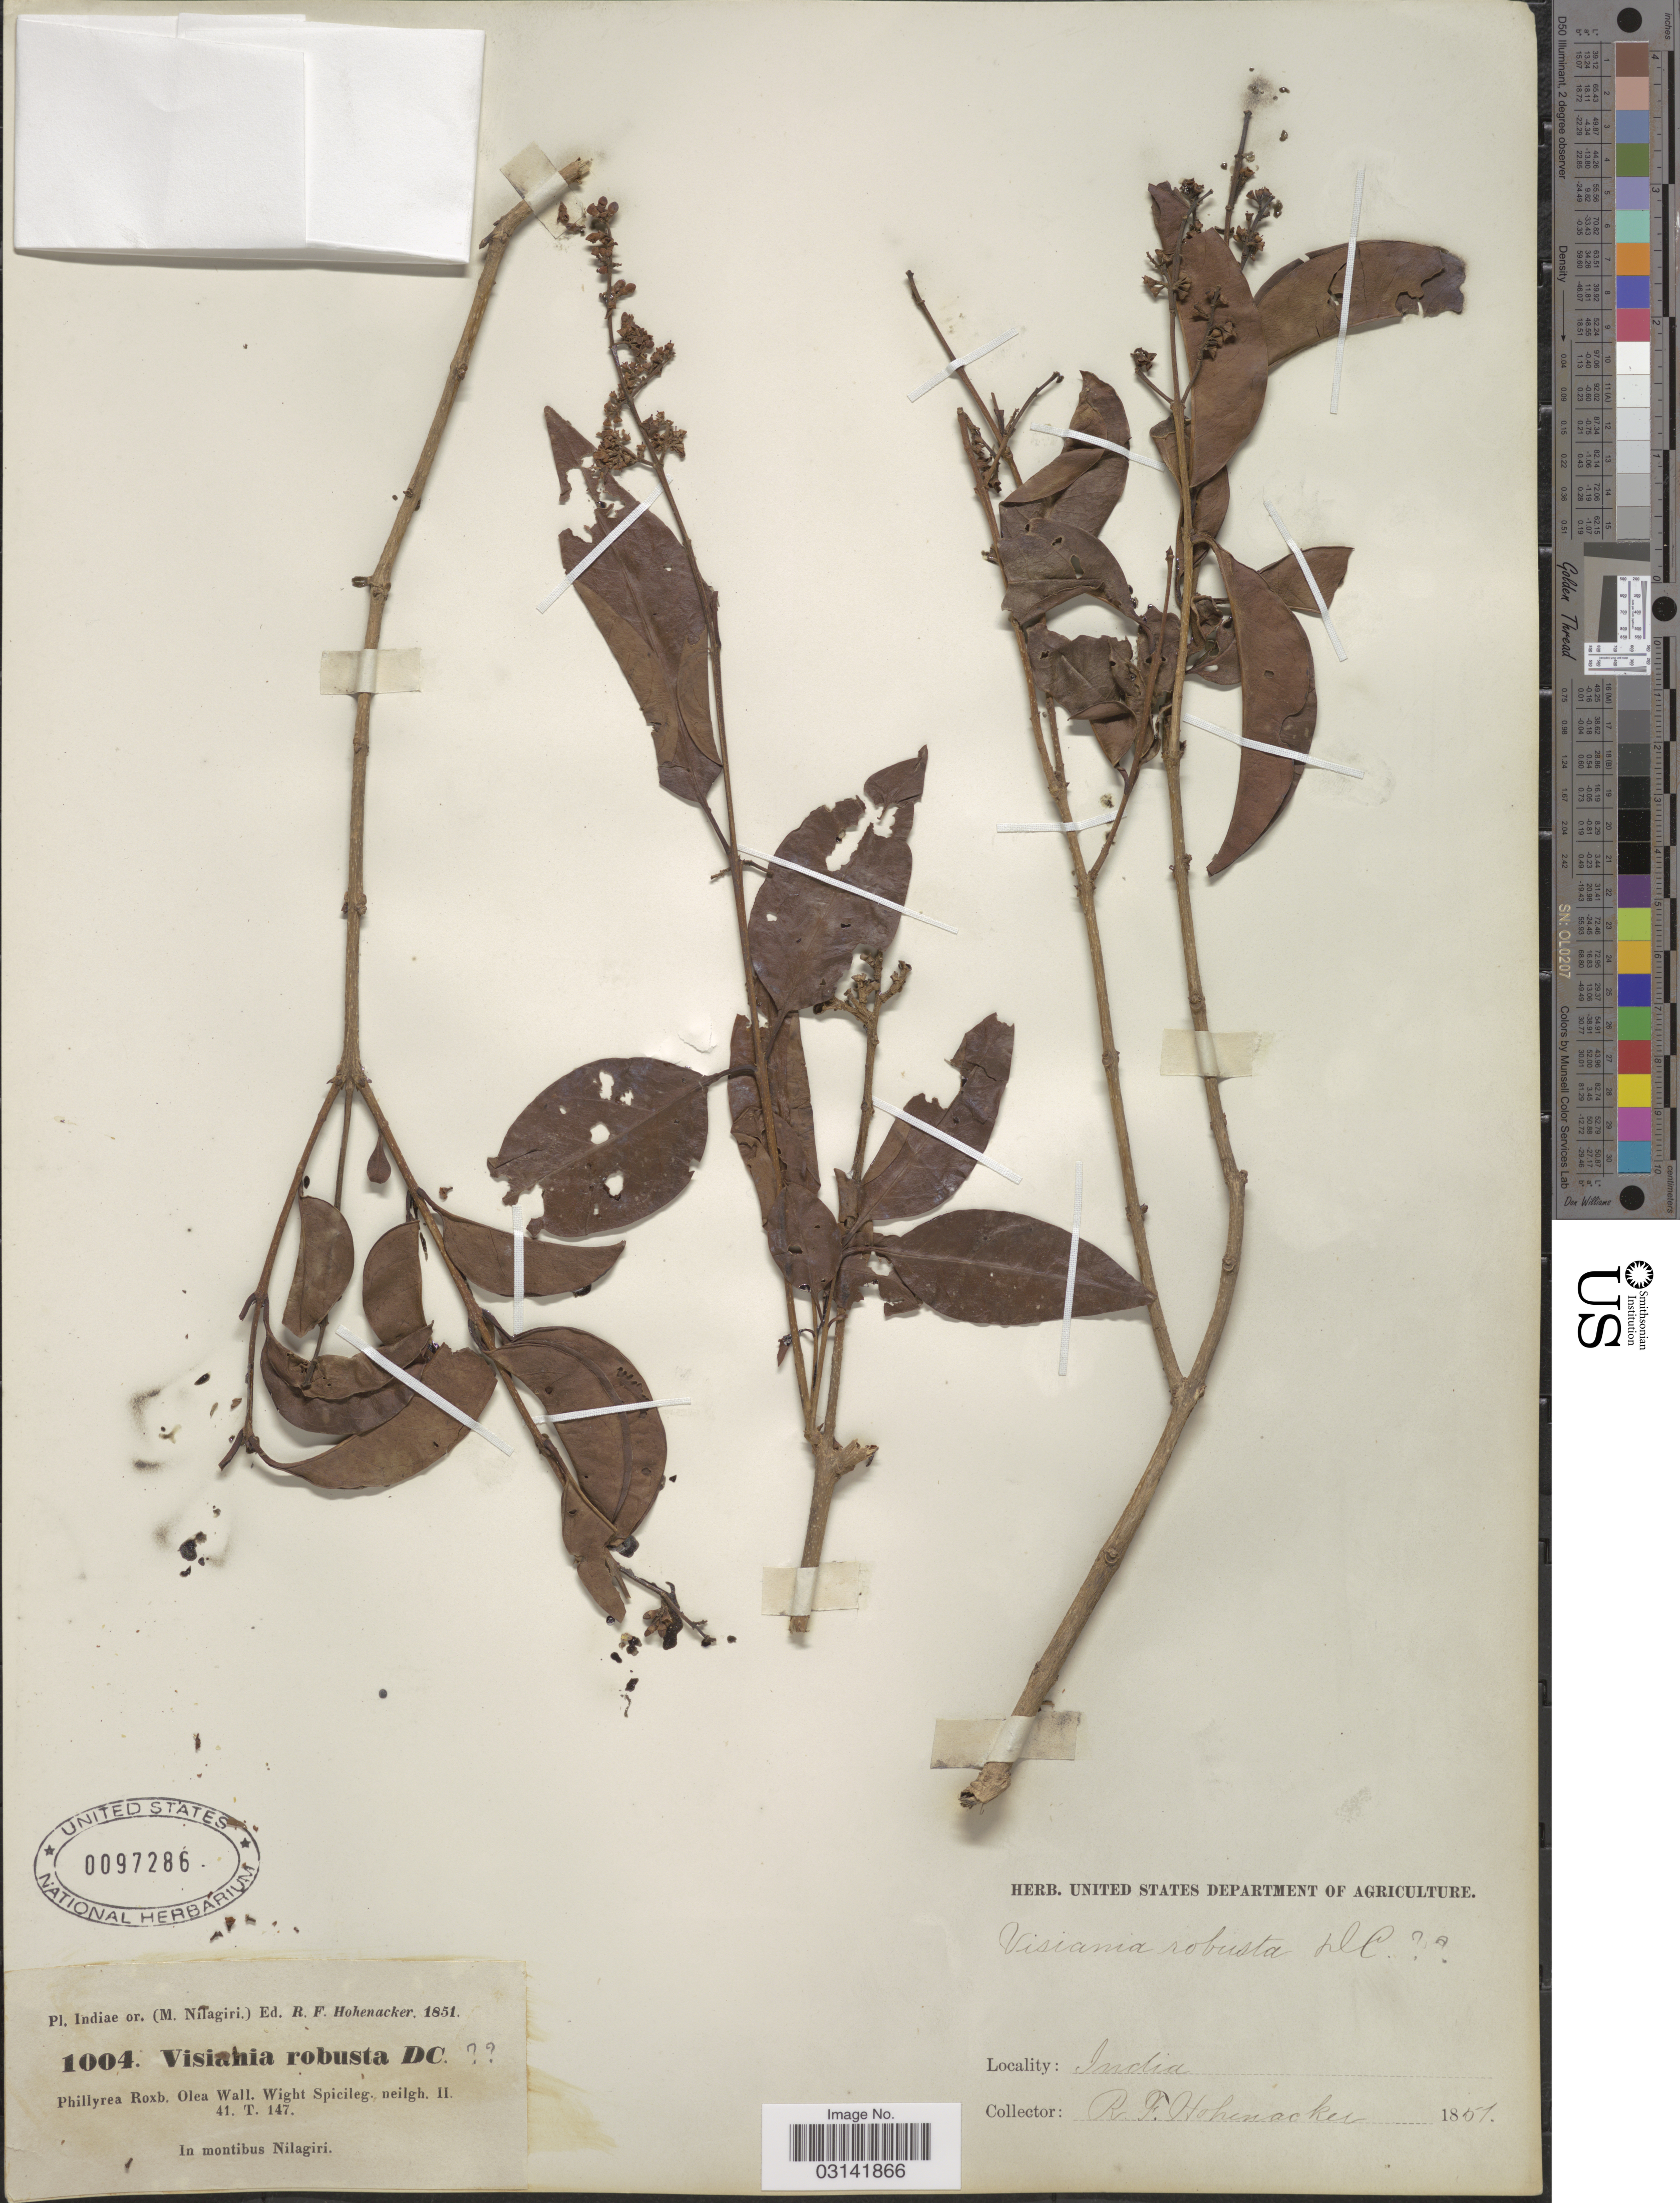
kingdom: Plantae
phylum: Tracheophyta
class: Magnoliopsida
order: Lamiales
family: Oleaceae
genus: Olea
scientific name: Olea sp.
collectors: R. F. Hohenacker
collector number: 1004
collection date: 1851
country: India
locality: Indiae or. (M. Nilagiri), In montibus Nilagiri.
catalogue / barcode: US 97286